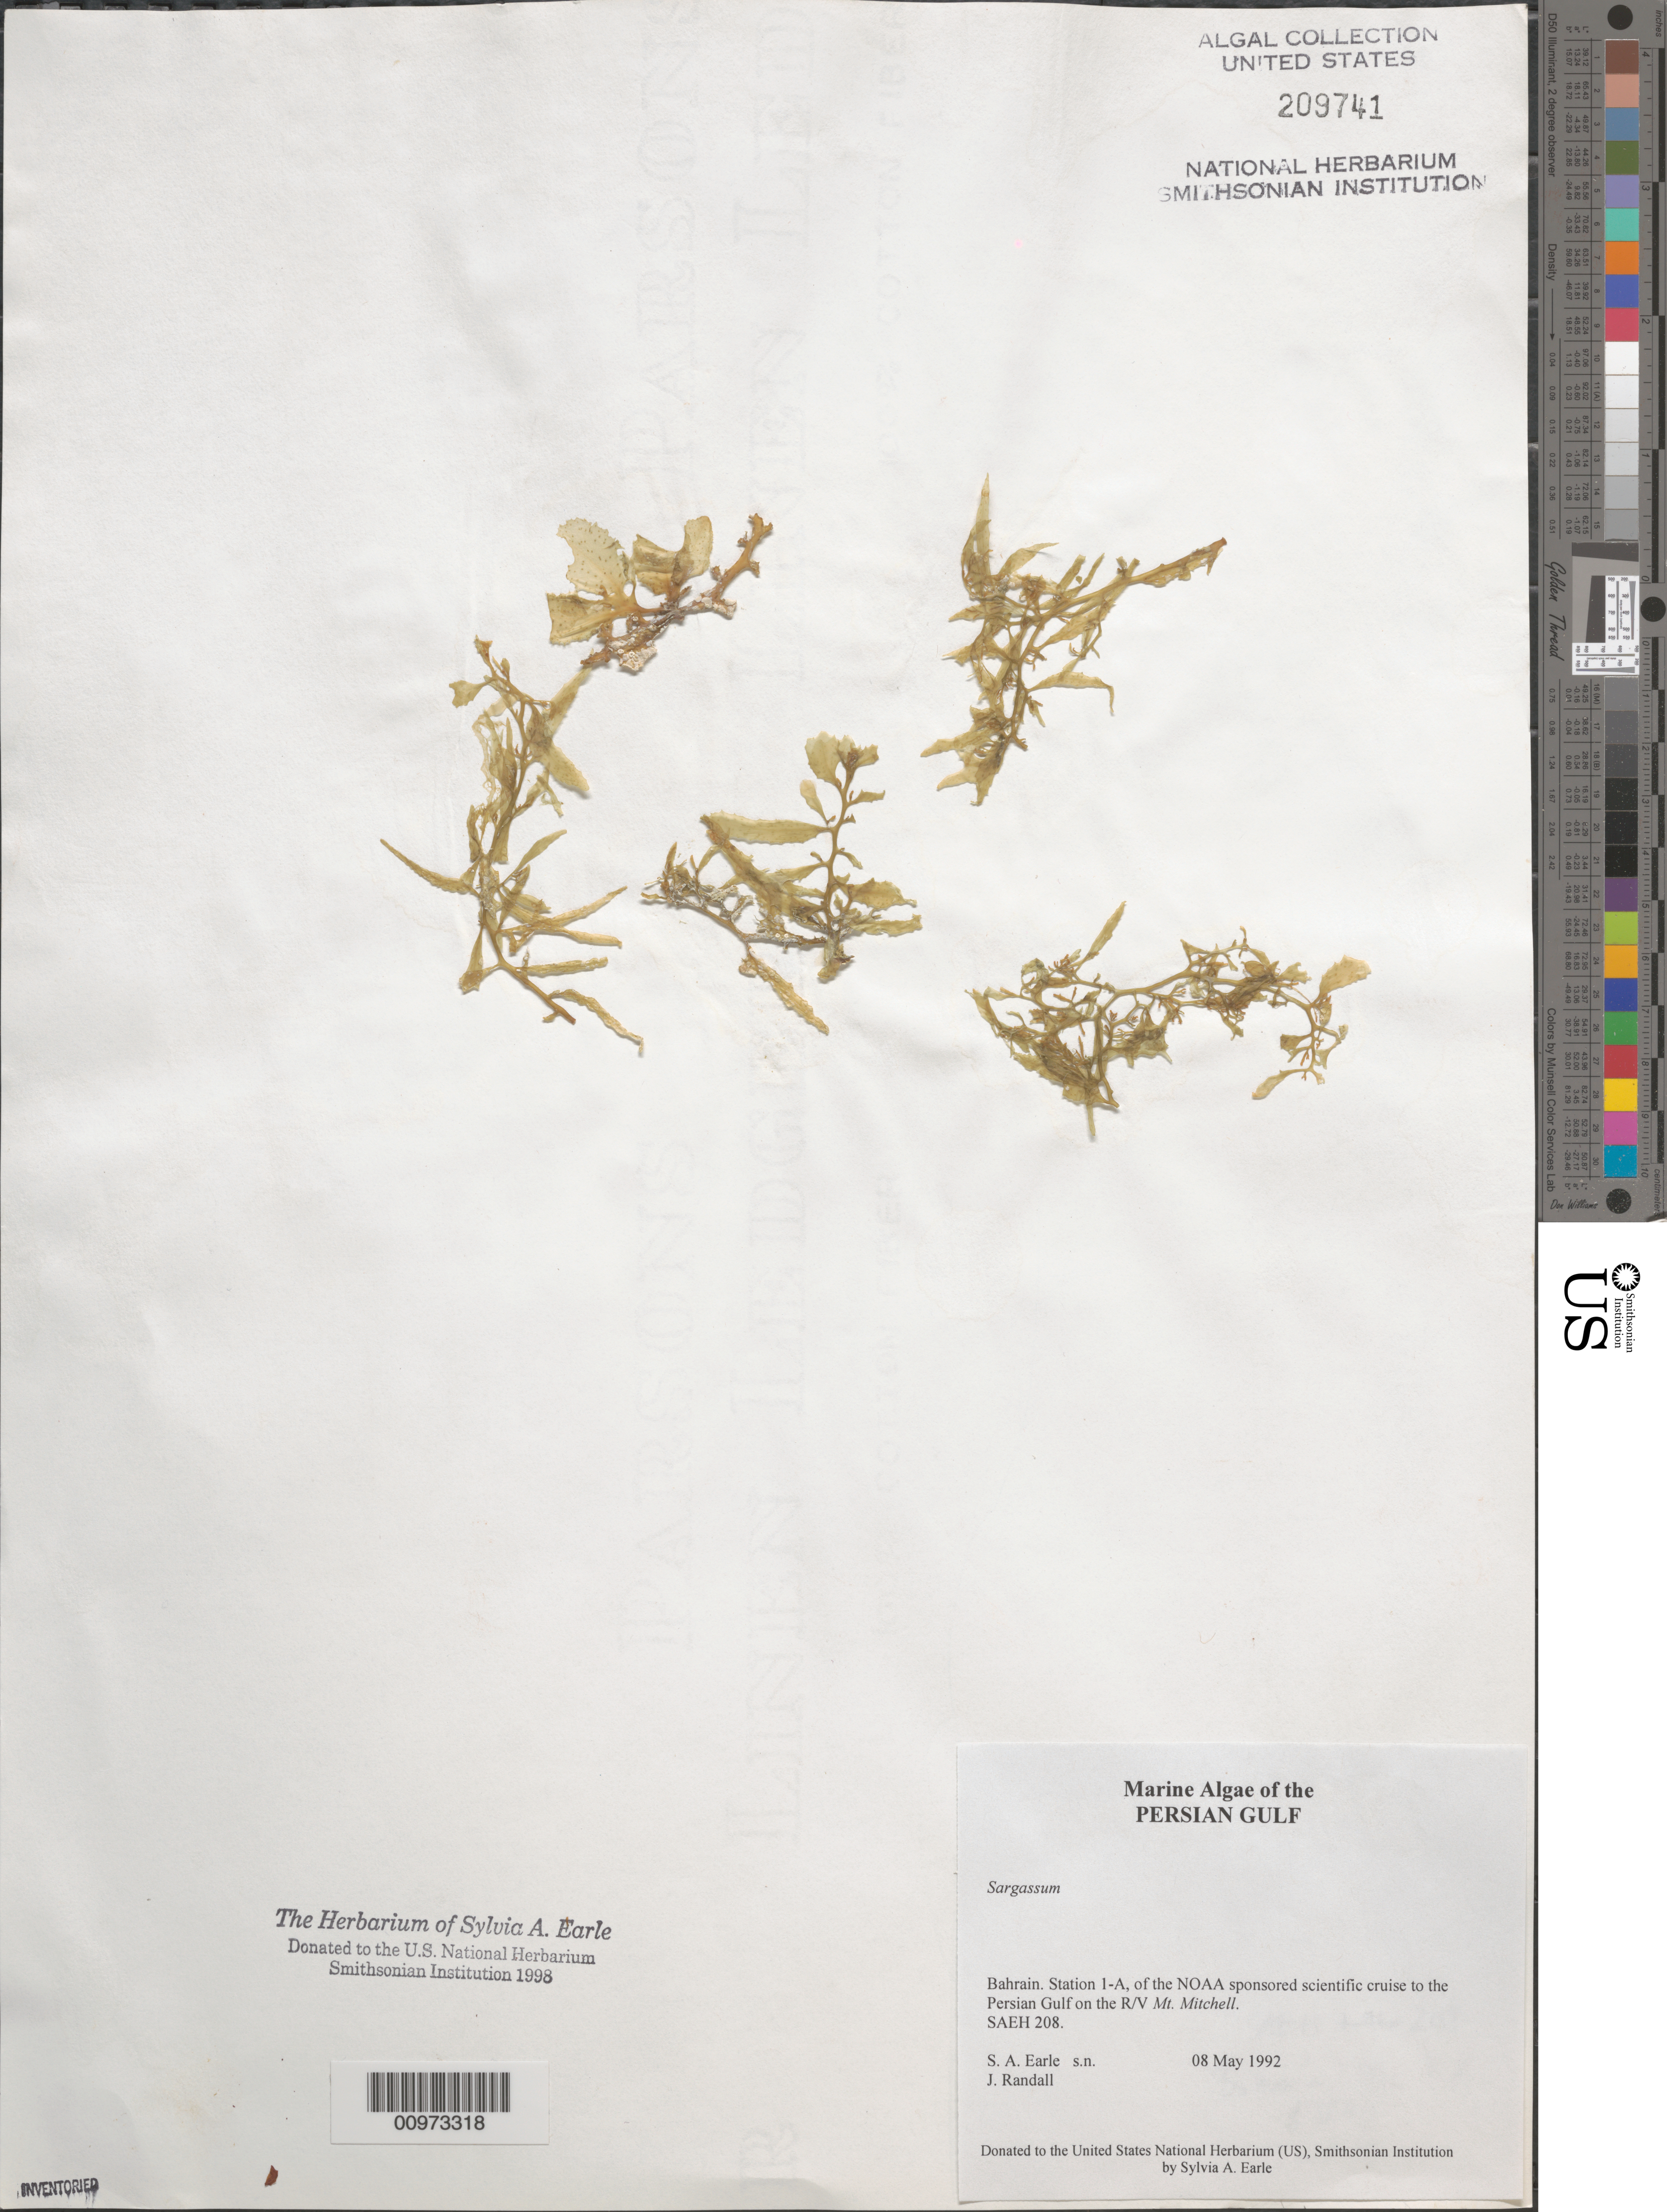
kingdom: Chromista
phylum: Ochrophyta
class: Phaeophyceae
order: Fucales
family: Sargassaceae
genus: Sargassum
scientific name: Sargassum sp.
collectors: S. A. Earle & J. Randall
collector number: SAEH 208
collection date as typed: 08 May 1992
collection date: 1992-05-08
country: Bahrain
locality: Persian Gulf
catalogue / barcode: US 209741